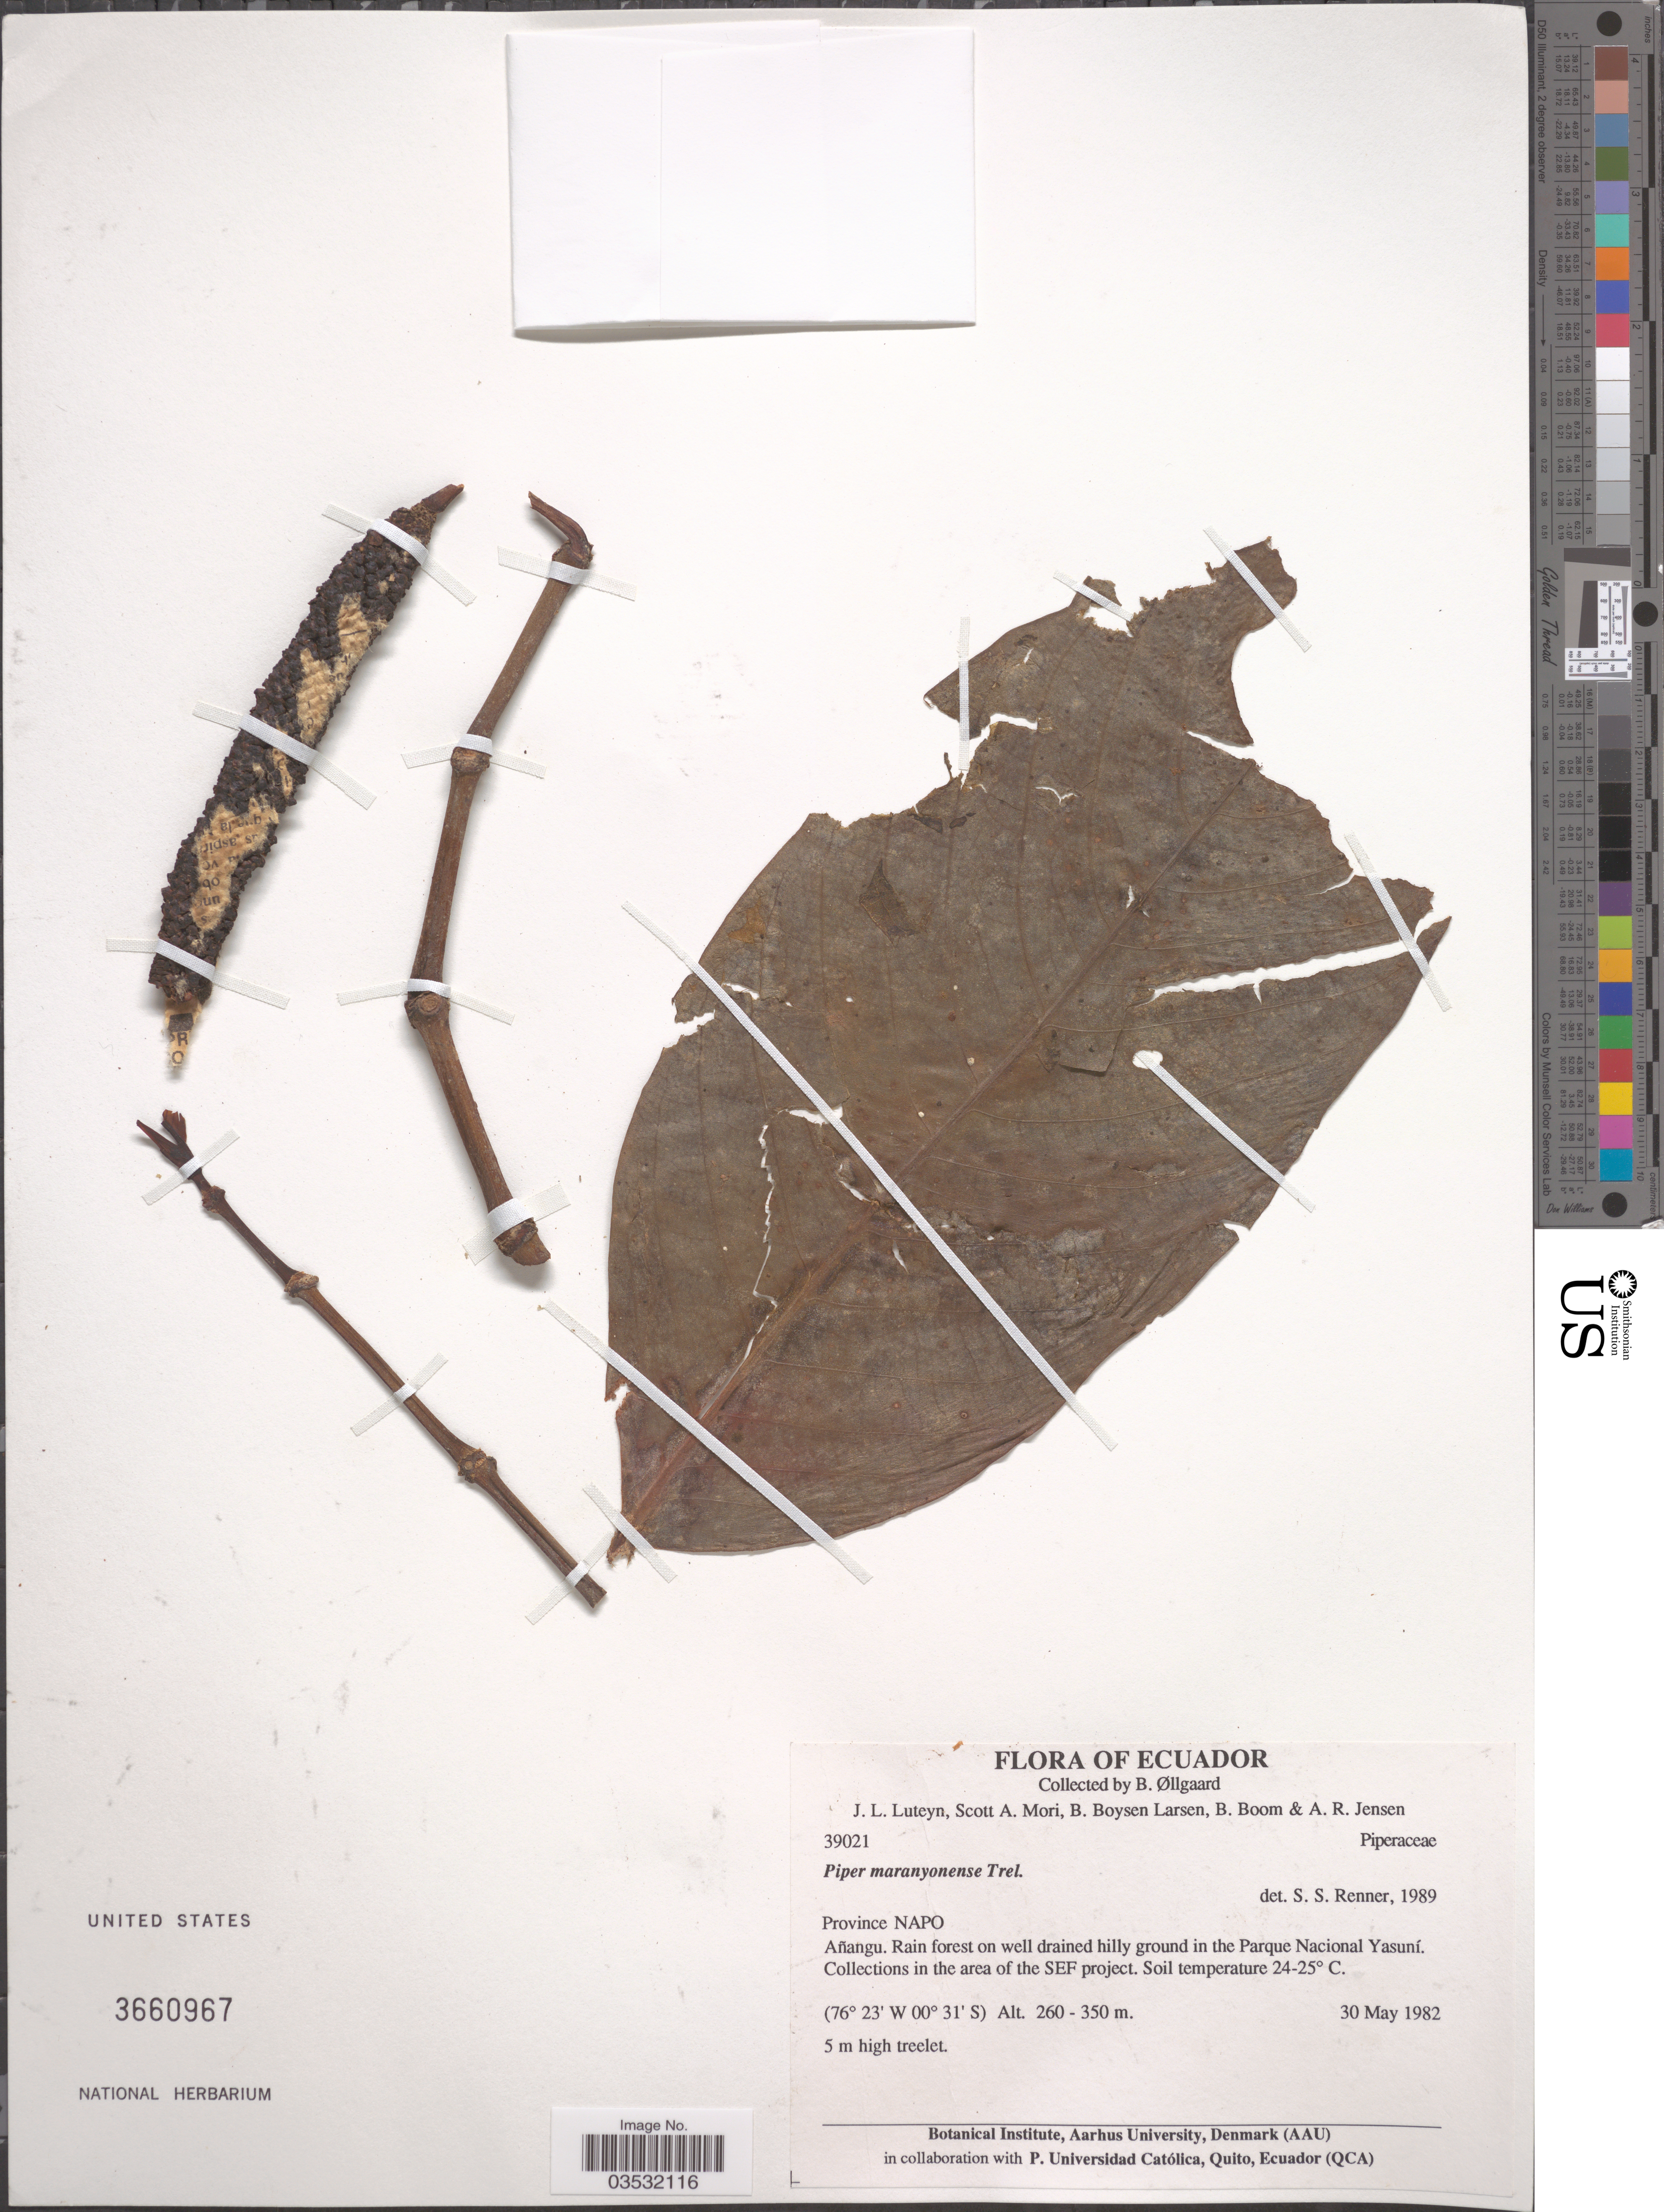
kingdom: Plantae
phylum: Tracheophyta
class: Magnoliopsida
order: Piperales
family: Piperaceae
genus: Piper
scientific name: Piper maranyonense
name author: Trel.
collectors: B. Øllgaard, J. Luteyn, S. Mori, B. Boysen Larsen & et al.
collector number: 39021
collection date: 1982-05-30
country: Ecuador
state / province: Napo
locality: Añangu. In the Parque Nacional Yasuní. In the area of the SEF project.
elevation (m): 260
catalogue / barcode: US 3660967